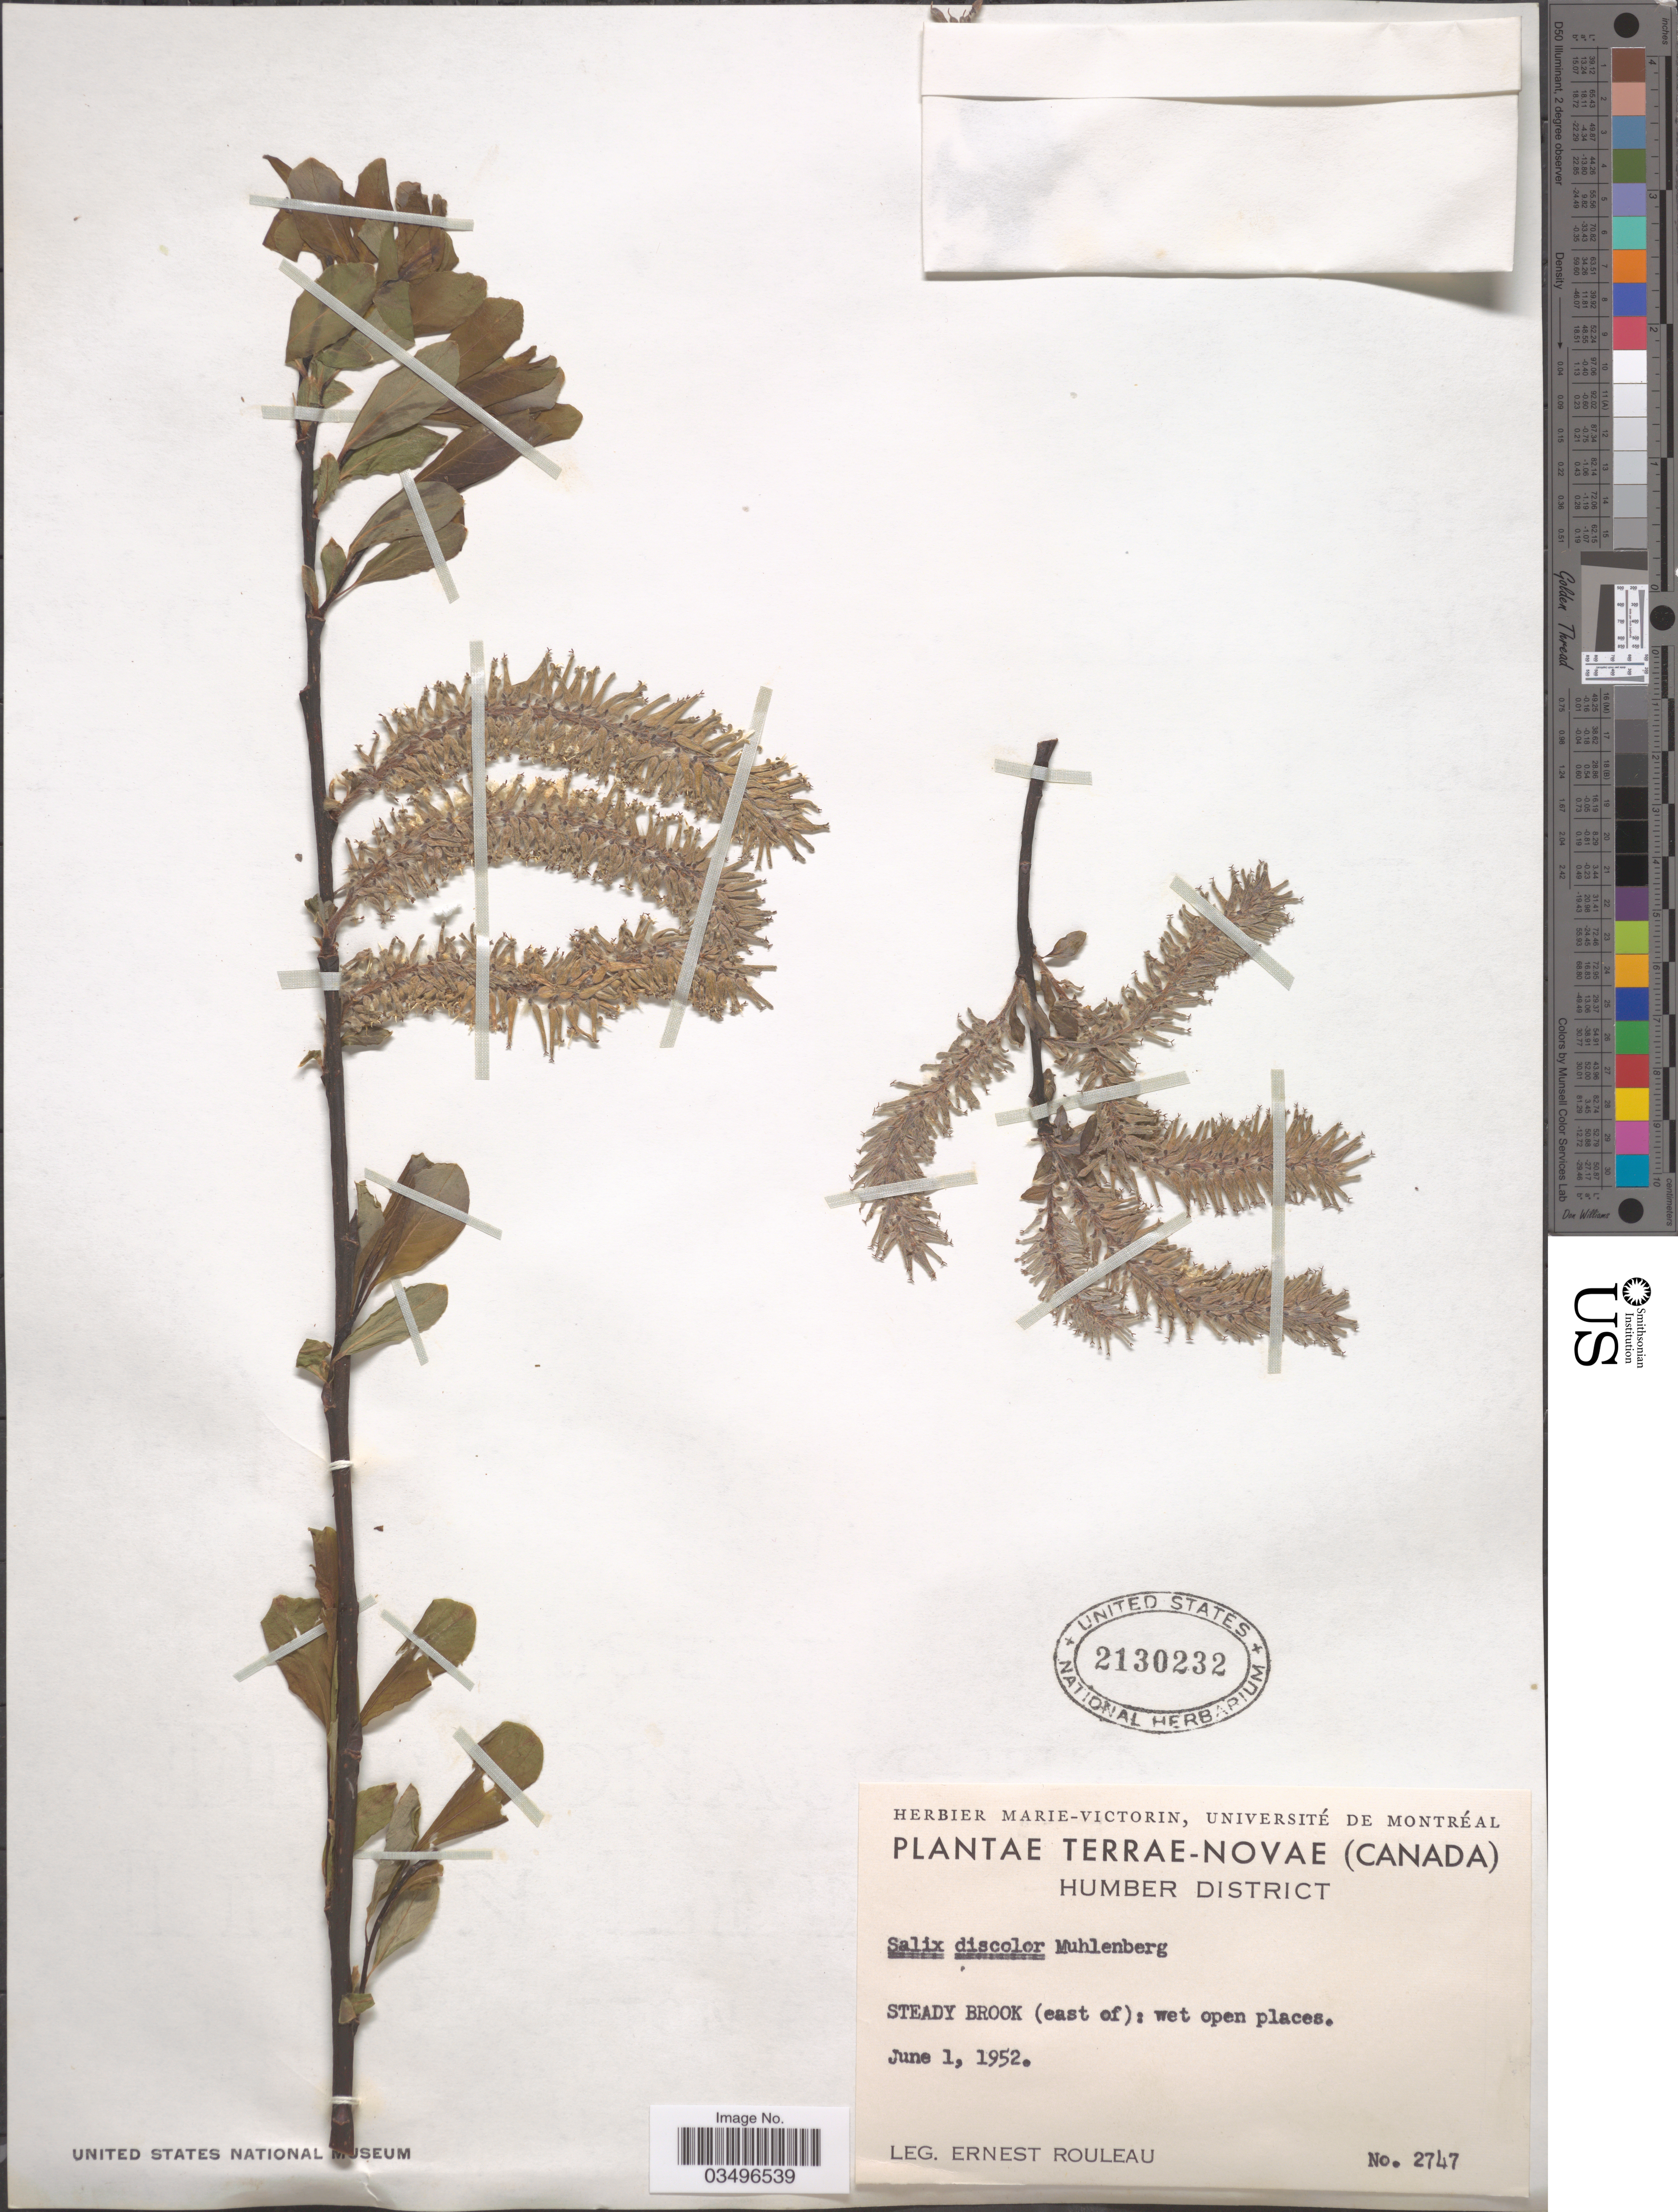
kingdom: Plantae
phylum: Tracheophyta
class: Magnoliopsida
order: Malpighiales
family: Salicaceae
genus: Salix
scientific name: Salix discolor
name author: Muhl.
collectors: E. Rouleau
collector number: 2747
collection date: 1952-06-01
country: Canada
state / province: Newfoundland and Labrador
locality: Terrae-Novae. Humber District. Steady Brook (east of): wet open places.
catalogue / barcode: US 2130232